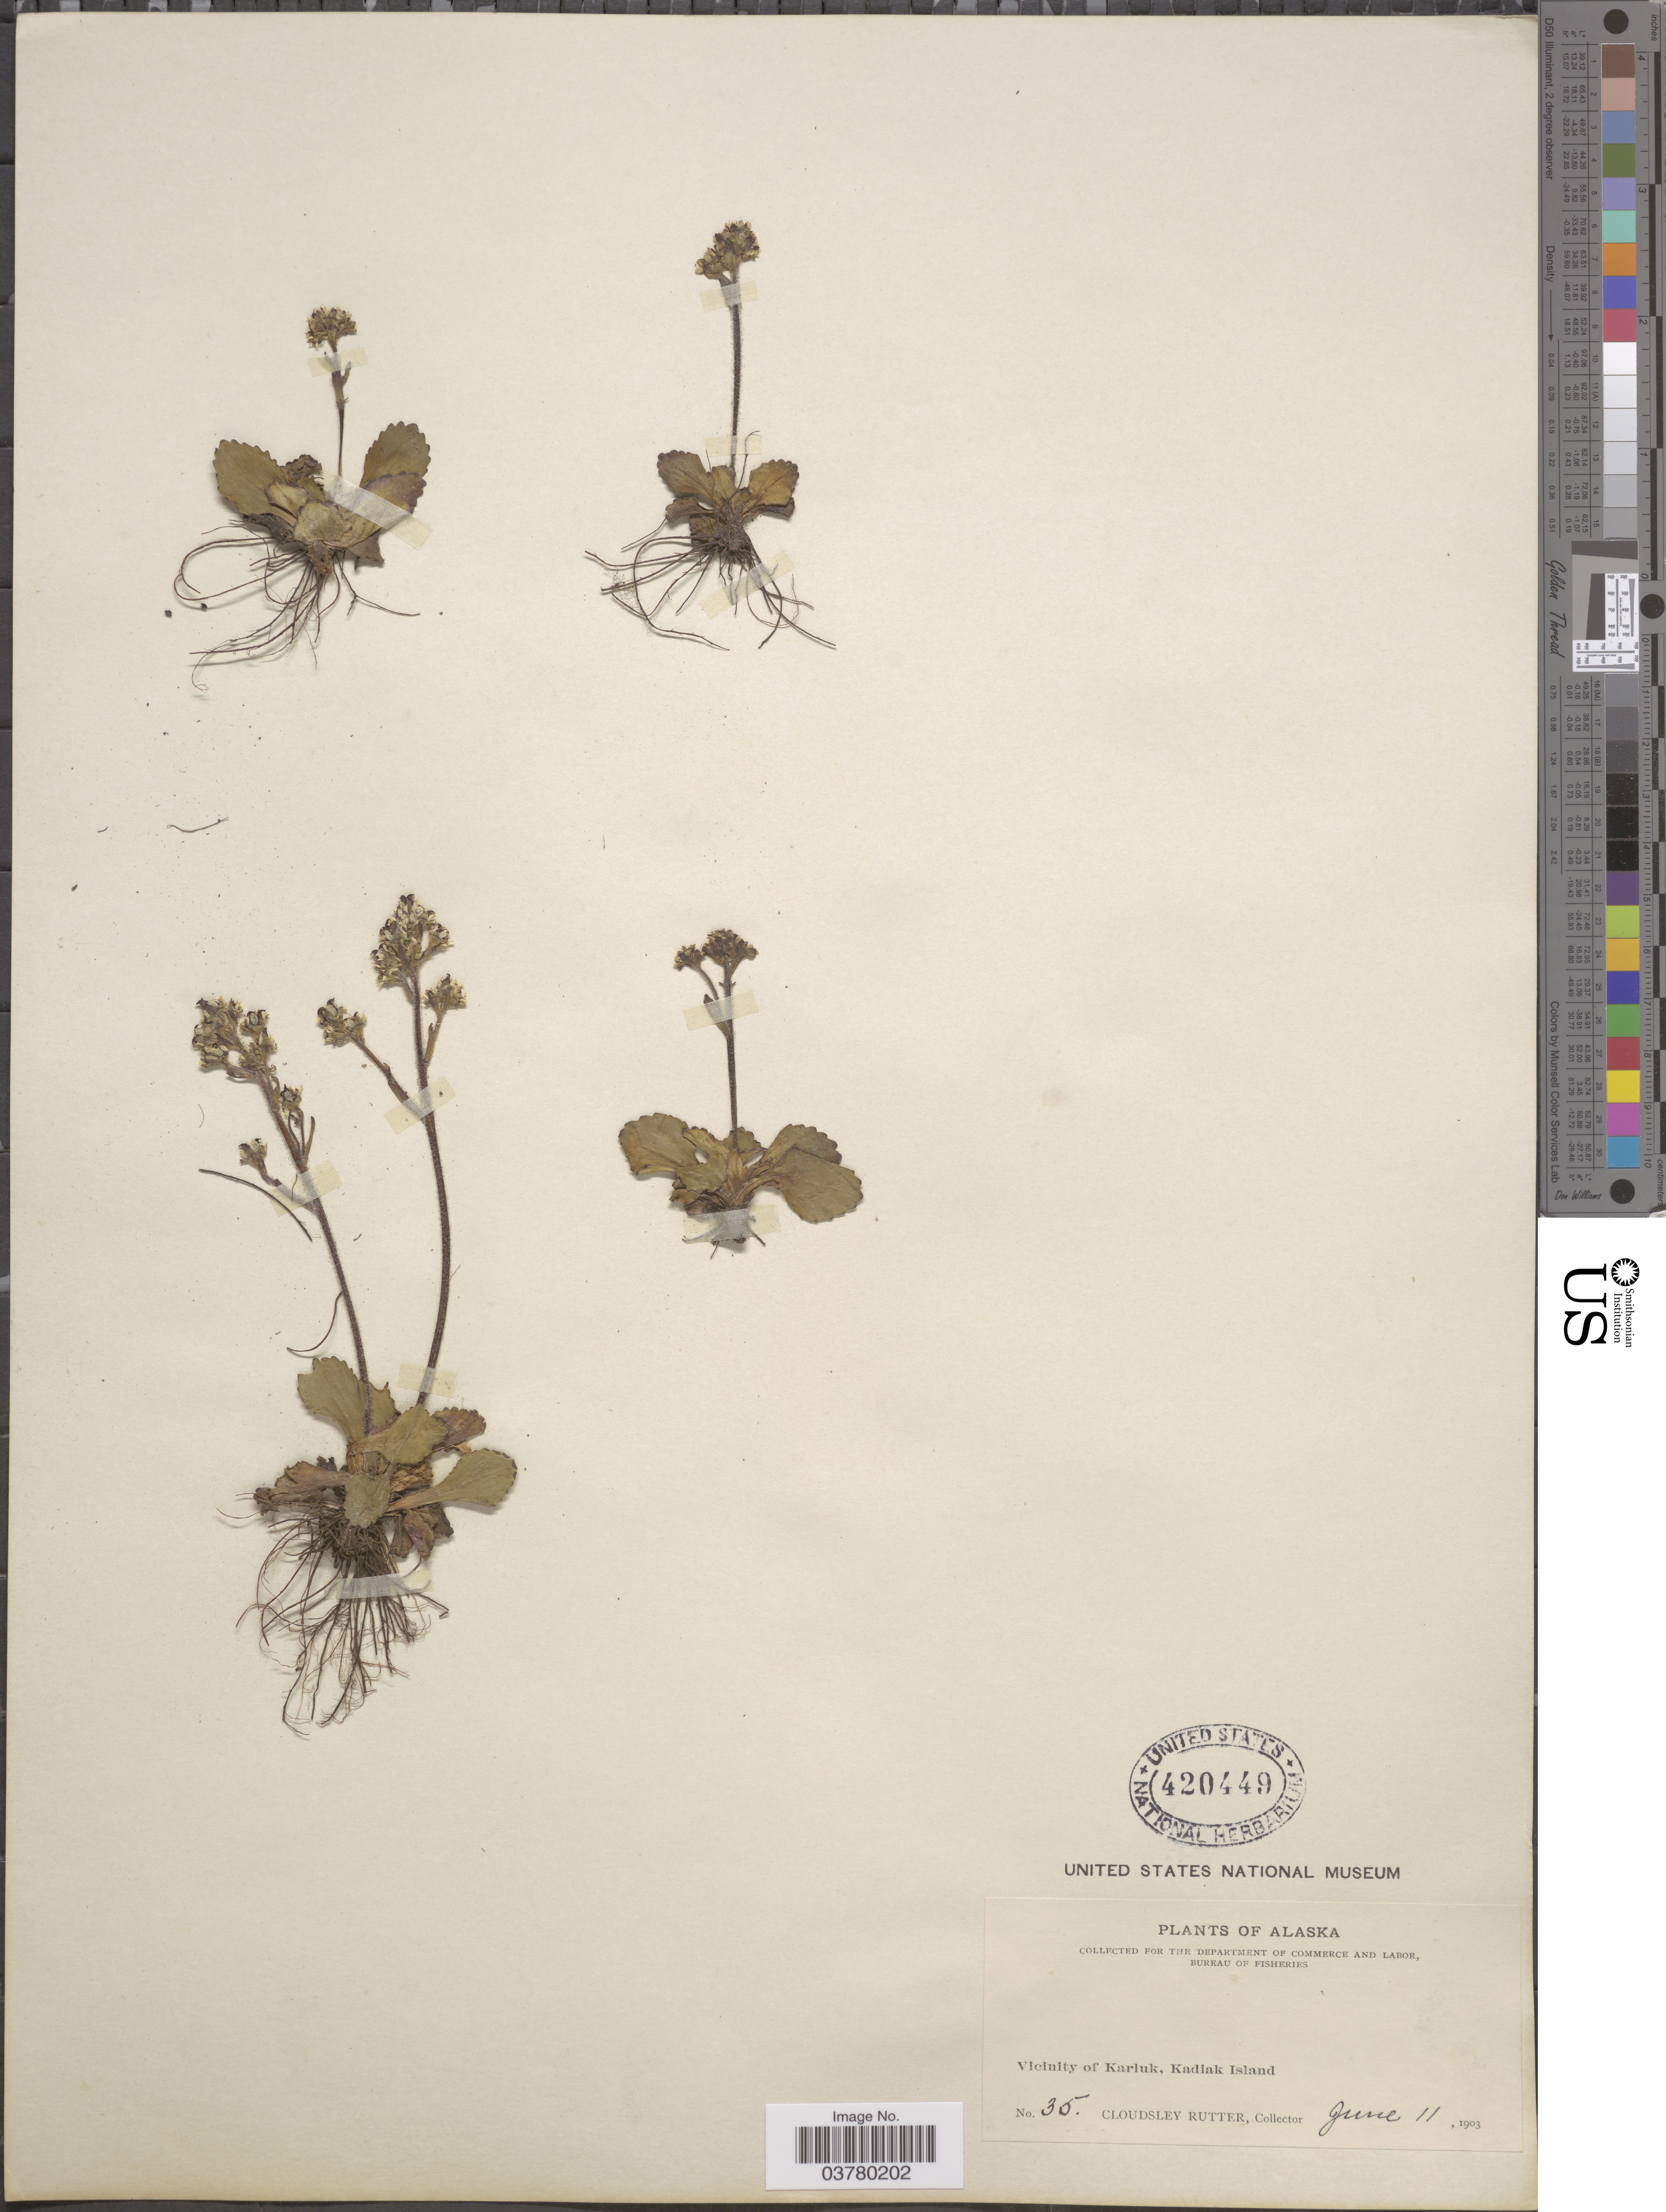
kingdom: Plantae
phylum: Tracheophyta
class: Magnoliopsida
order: Saxifragales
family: Saxifragaceae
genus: Micranthes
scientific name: Micranthes sp.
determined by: Strong, Mark T., (BOT), Smithsonian Institution - National Museum of Natural History (UNITED STATES)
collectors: C. Rutter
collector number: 35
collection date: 1903-06-11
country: United States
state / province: Alaska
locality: Vicinity of Karluk, Kadiak Island.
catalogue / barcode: US 420449